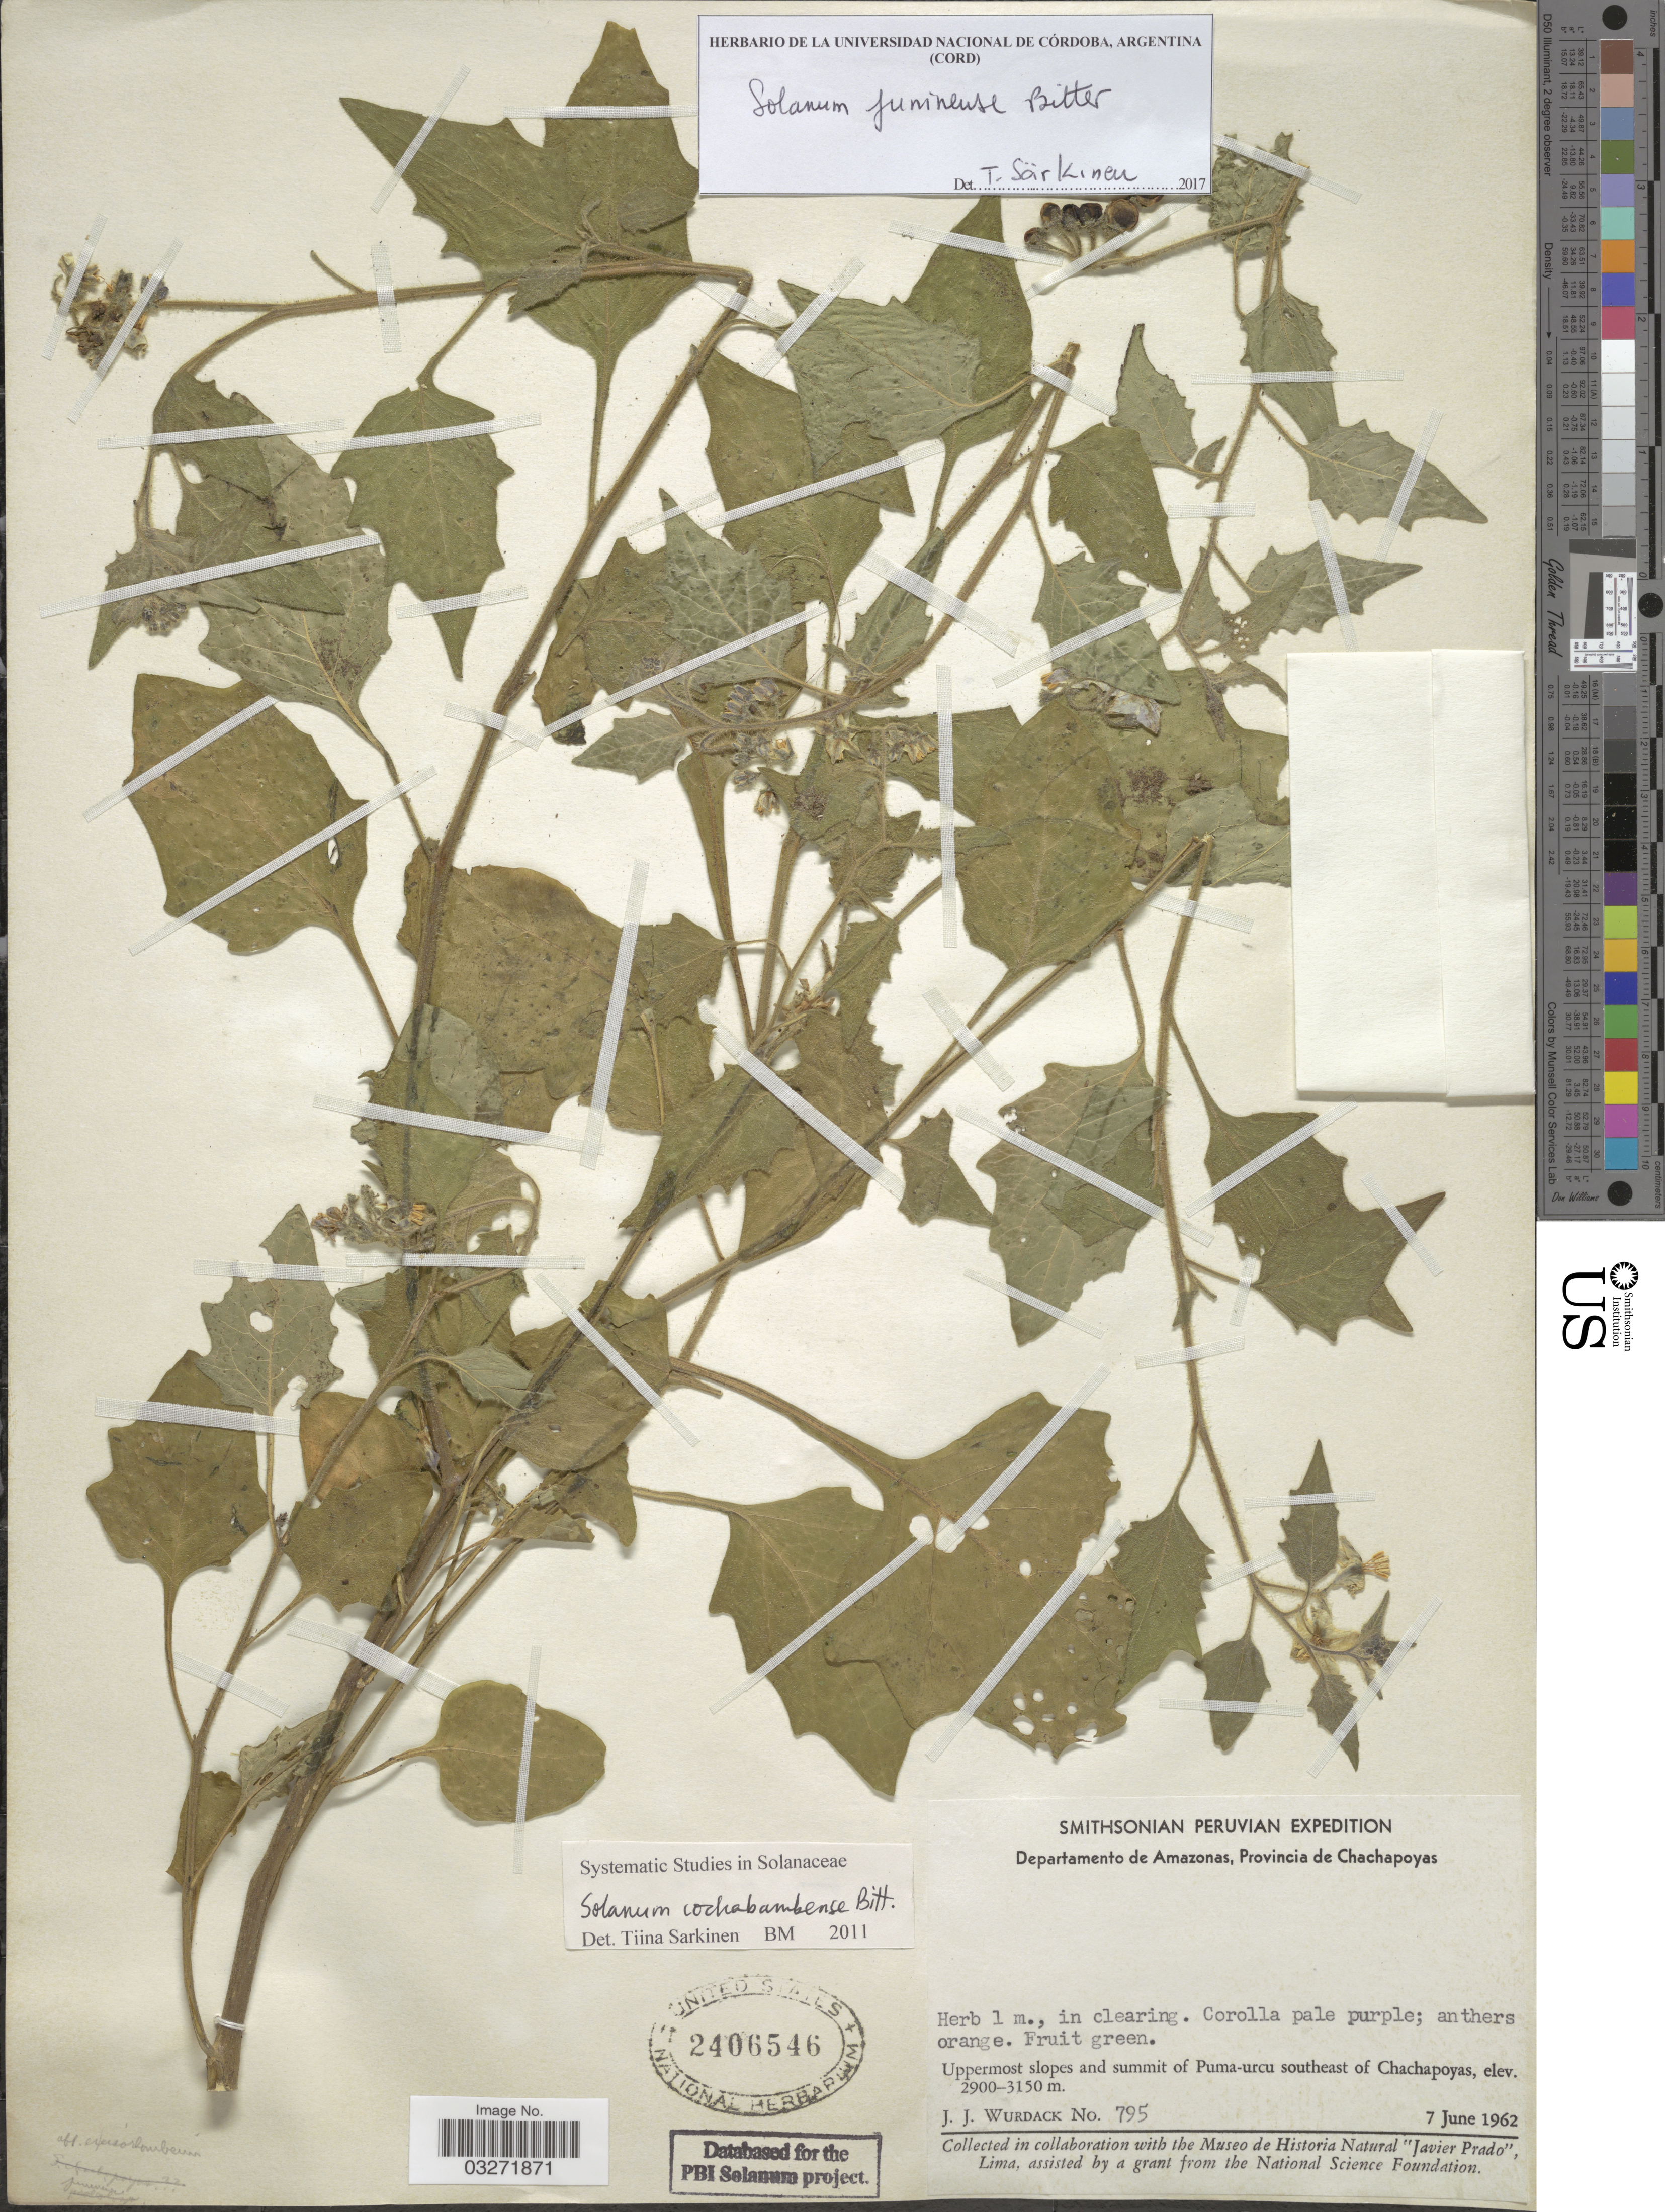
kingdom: Plantae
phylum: Tracheophyta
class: Magnoliopsida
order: Solanales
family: Solanaceae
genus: Solanum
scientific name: Solanum cochabambense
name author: Bitter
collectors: J. J. Wurdack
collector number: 795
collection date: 1962-06-07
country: Peru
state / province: Amazonas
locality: Departamento de Amazonas, Provincia de Chachapoyas. Uppermost slopes and summit of Puma-urca southeast of Chachapoyas.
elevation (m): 2900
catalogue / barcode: US 2406546